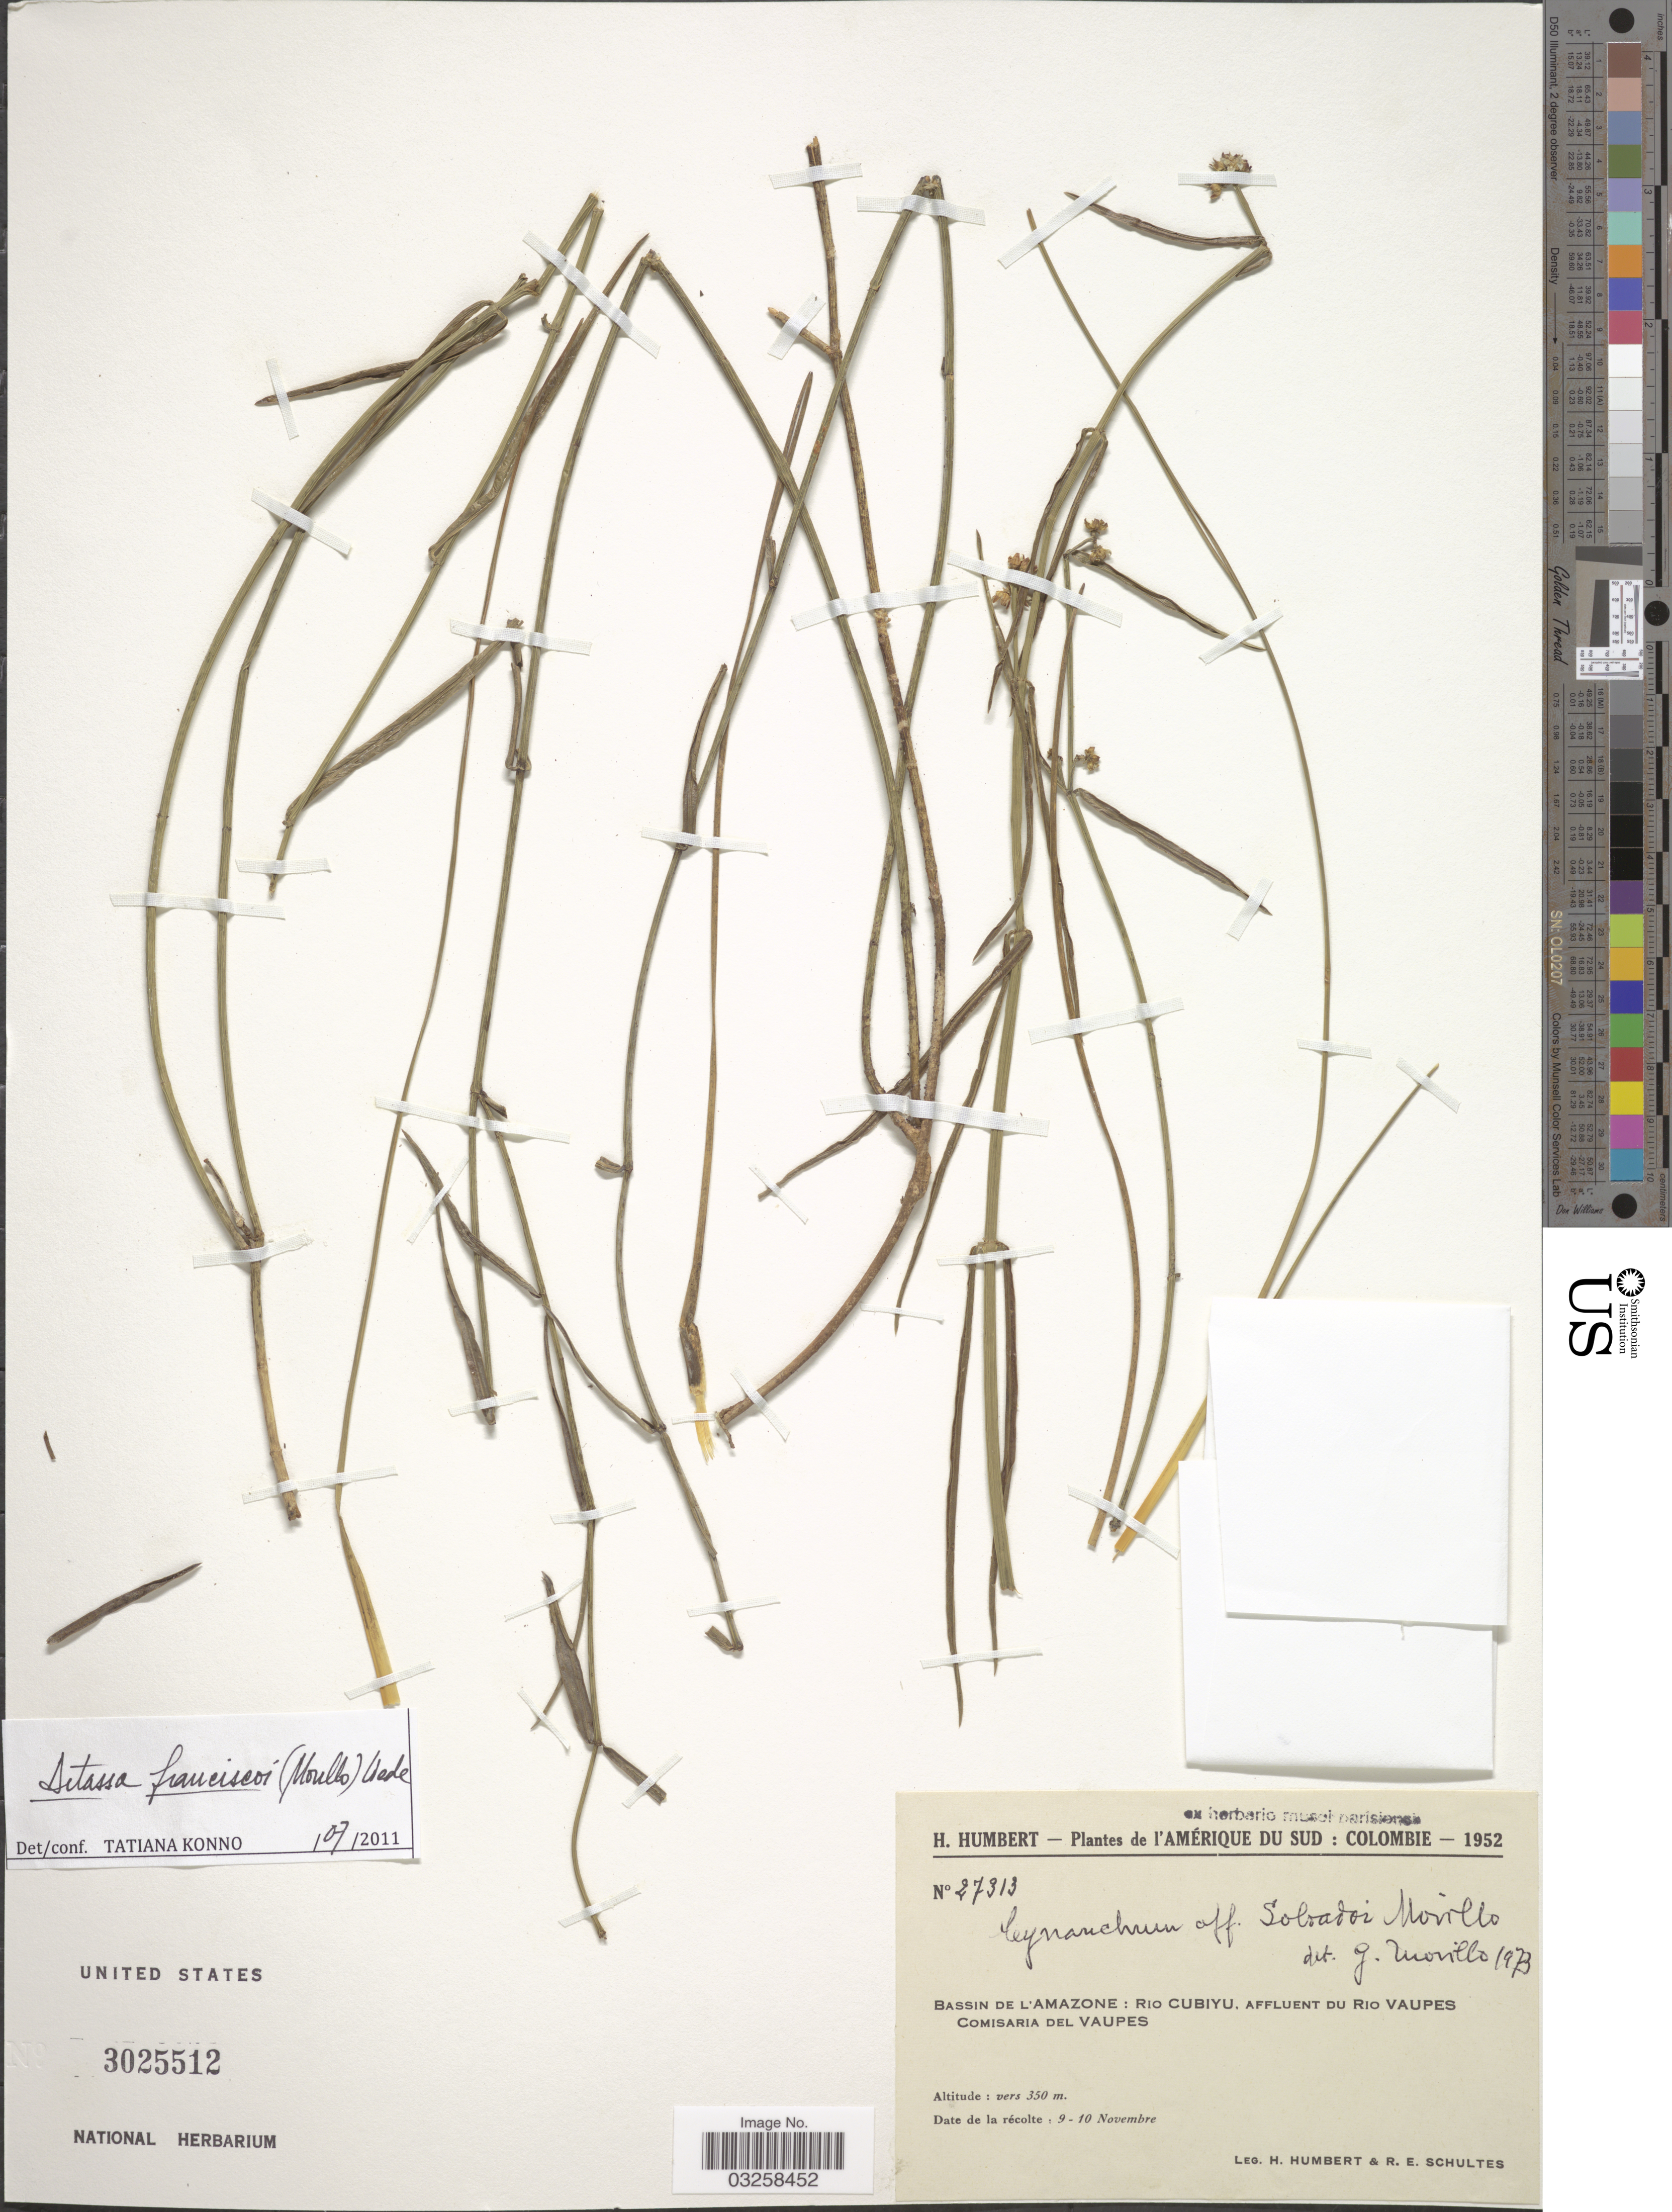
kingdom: Plantae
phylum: Tracheophyta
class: Magnoliopsida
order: Gentianales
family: Apocynaceae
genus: Ditassa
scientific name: Ditassa franciscoi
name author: (Morillo) Liede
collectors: H. Humbert & R. E. Schultes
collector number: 27313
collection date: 1952-11-09/1952-11-10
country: Colombia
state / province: Vaupés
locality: Bassin de L'Amazone: Rio Cubiyu, affluent du Rio Vaupes, Comisaria del Vaupes.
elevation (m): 350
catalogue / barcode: US 3025512